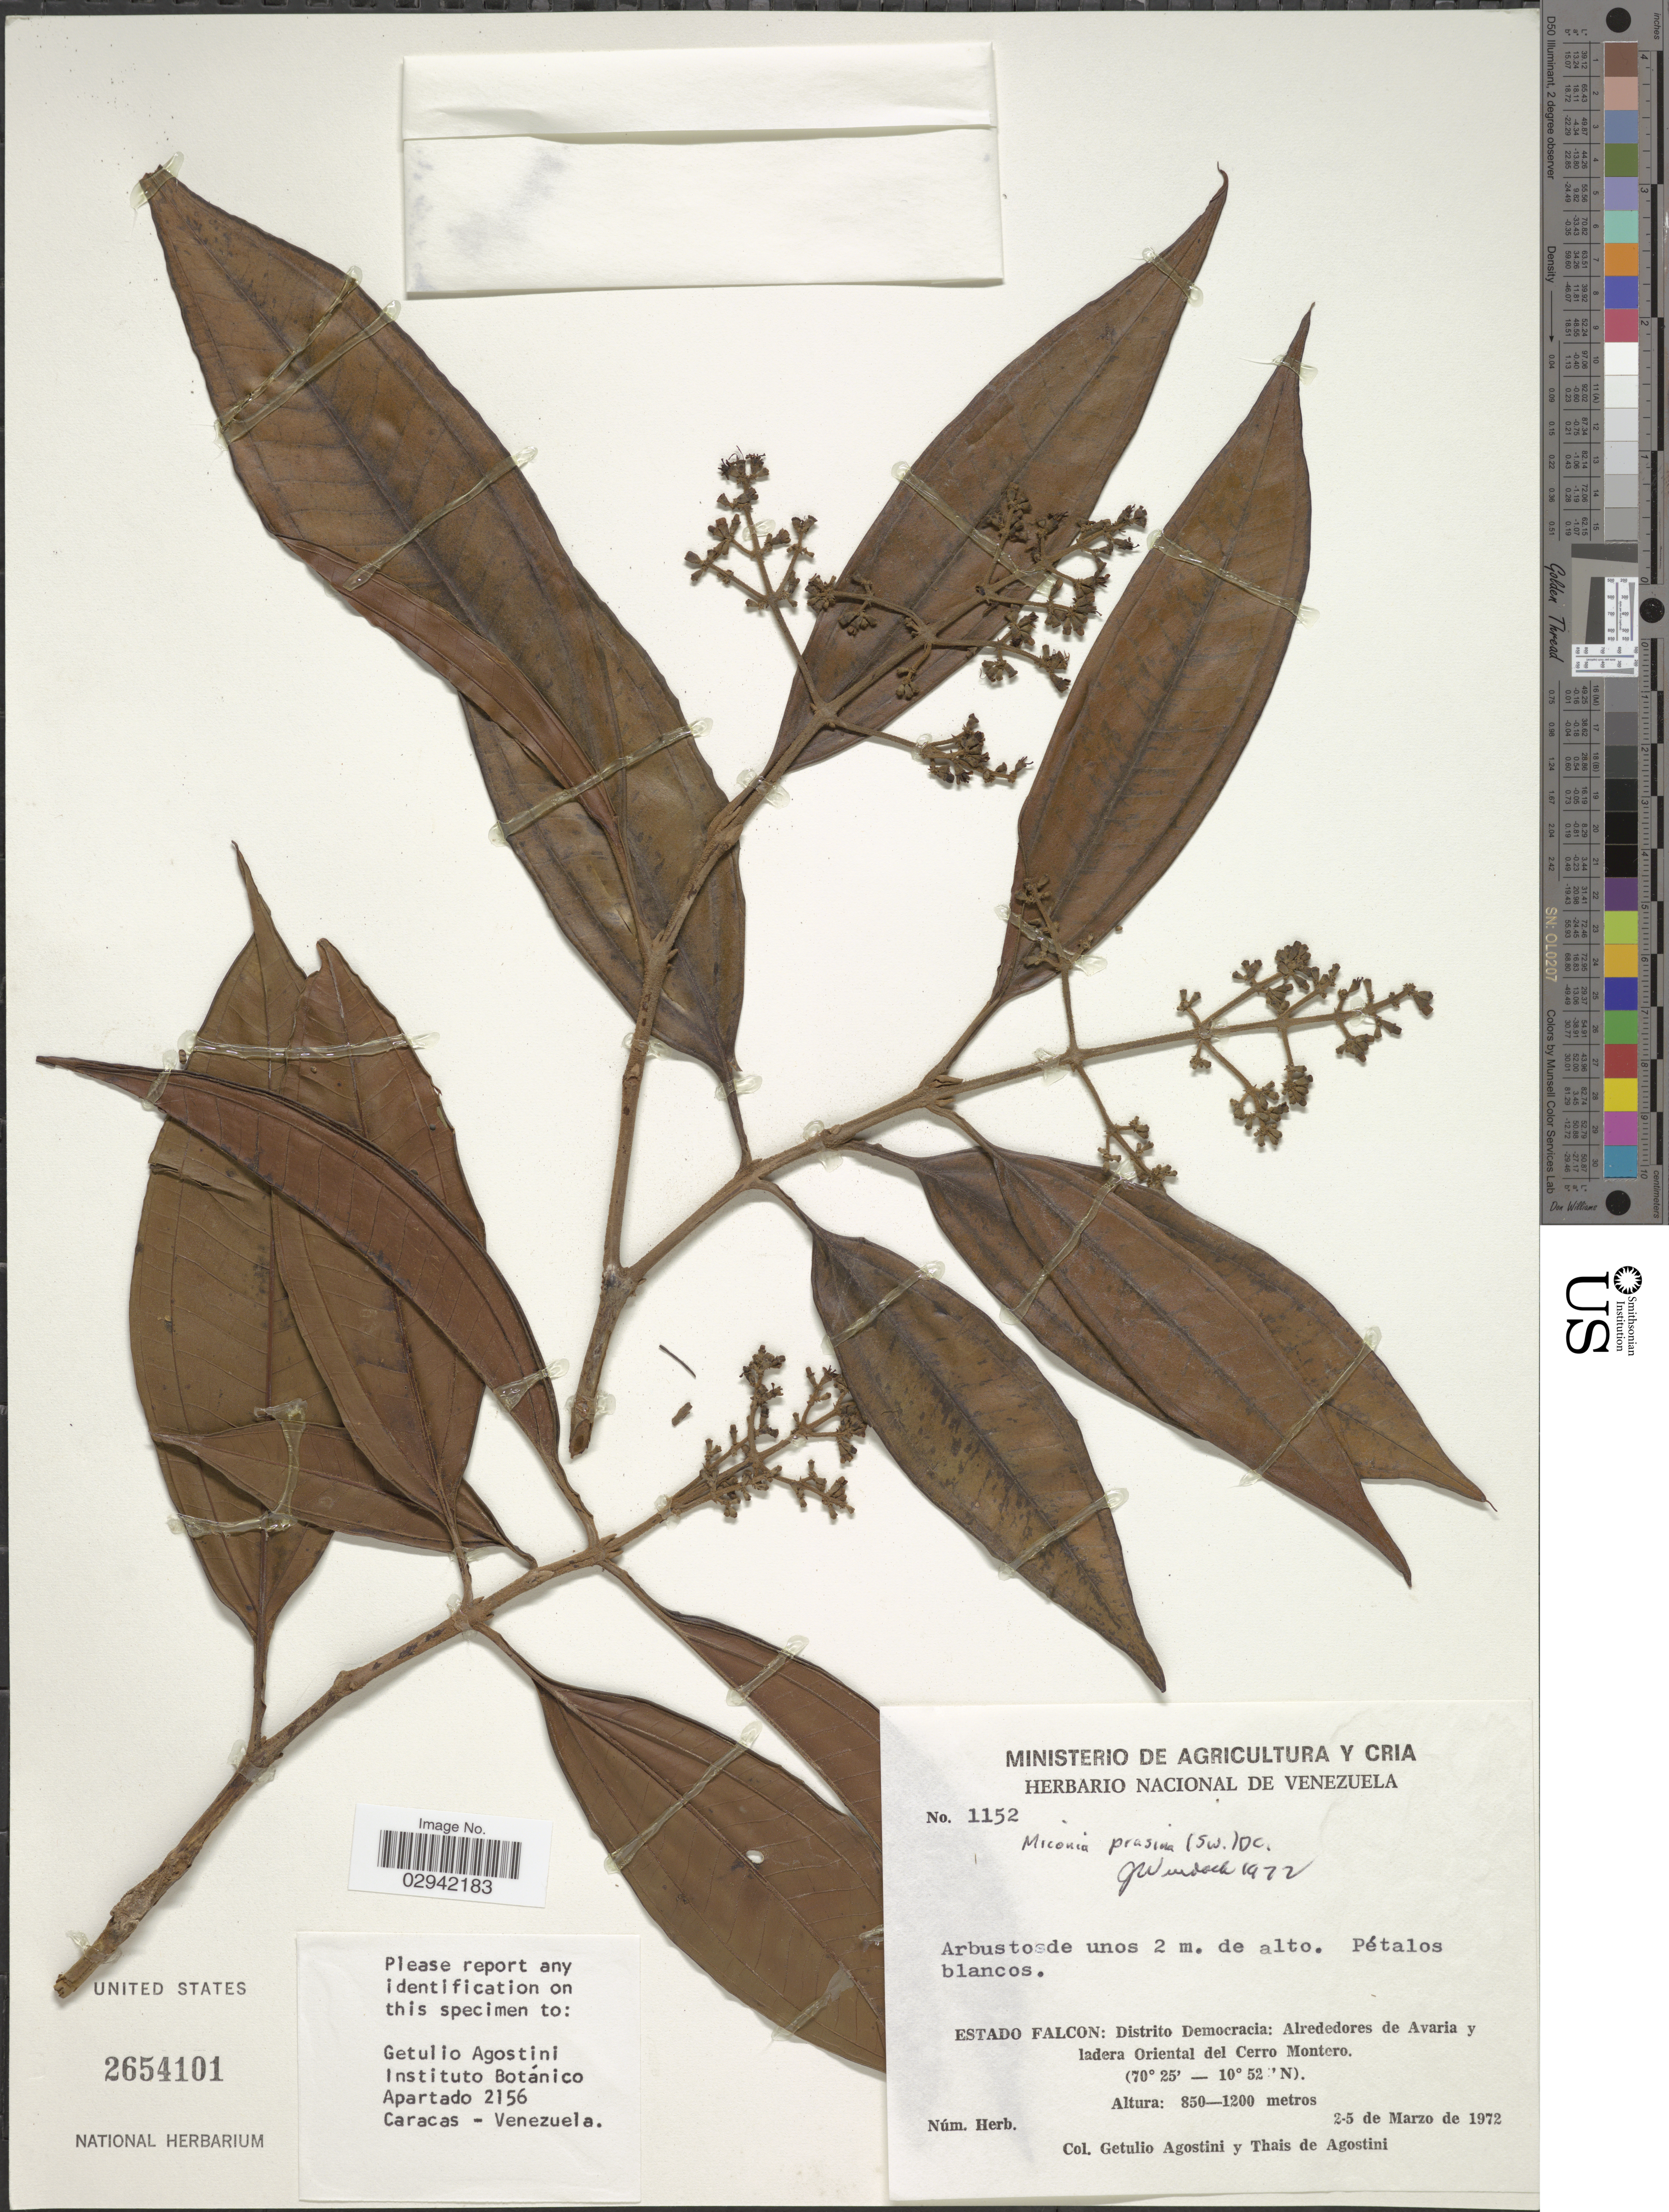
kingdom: Plantae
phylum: Tracheophyta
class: Magnoliopsida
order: Myrtales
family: Melastomataceae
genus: Miconia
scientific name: Miconia prasina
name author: (Sw.) DC.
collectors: G. Agostini & T. Agostini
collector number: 1152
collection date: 1972-03-02/1972-03-05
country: Venezuela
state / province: Falcón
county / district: Democracia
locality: Distrito Democracia: Alrededores de Avaria y ladera Oriental del Cerro Montero.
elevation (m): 850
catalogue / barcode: US 2654101